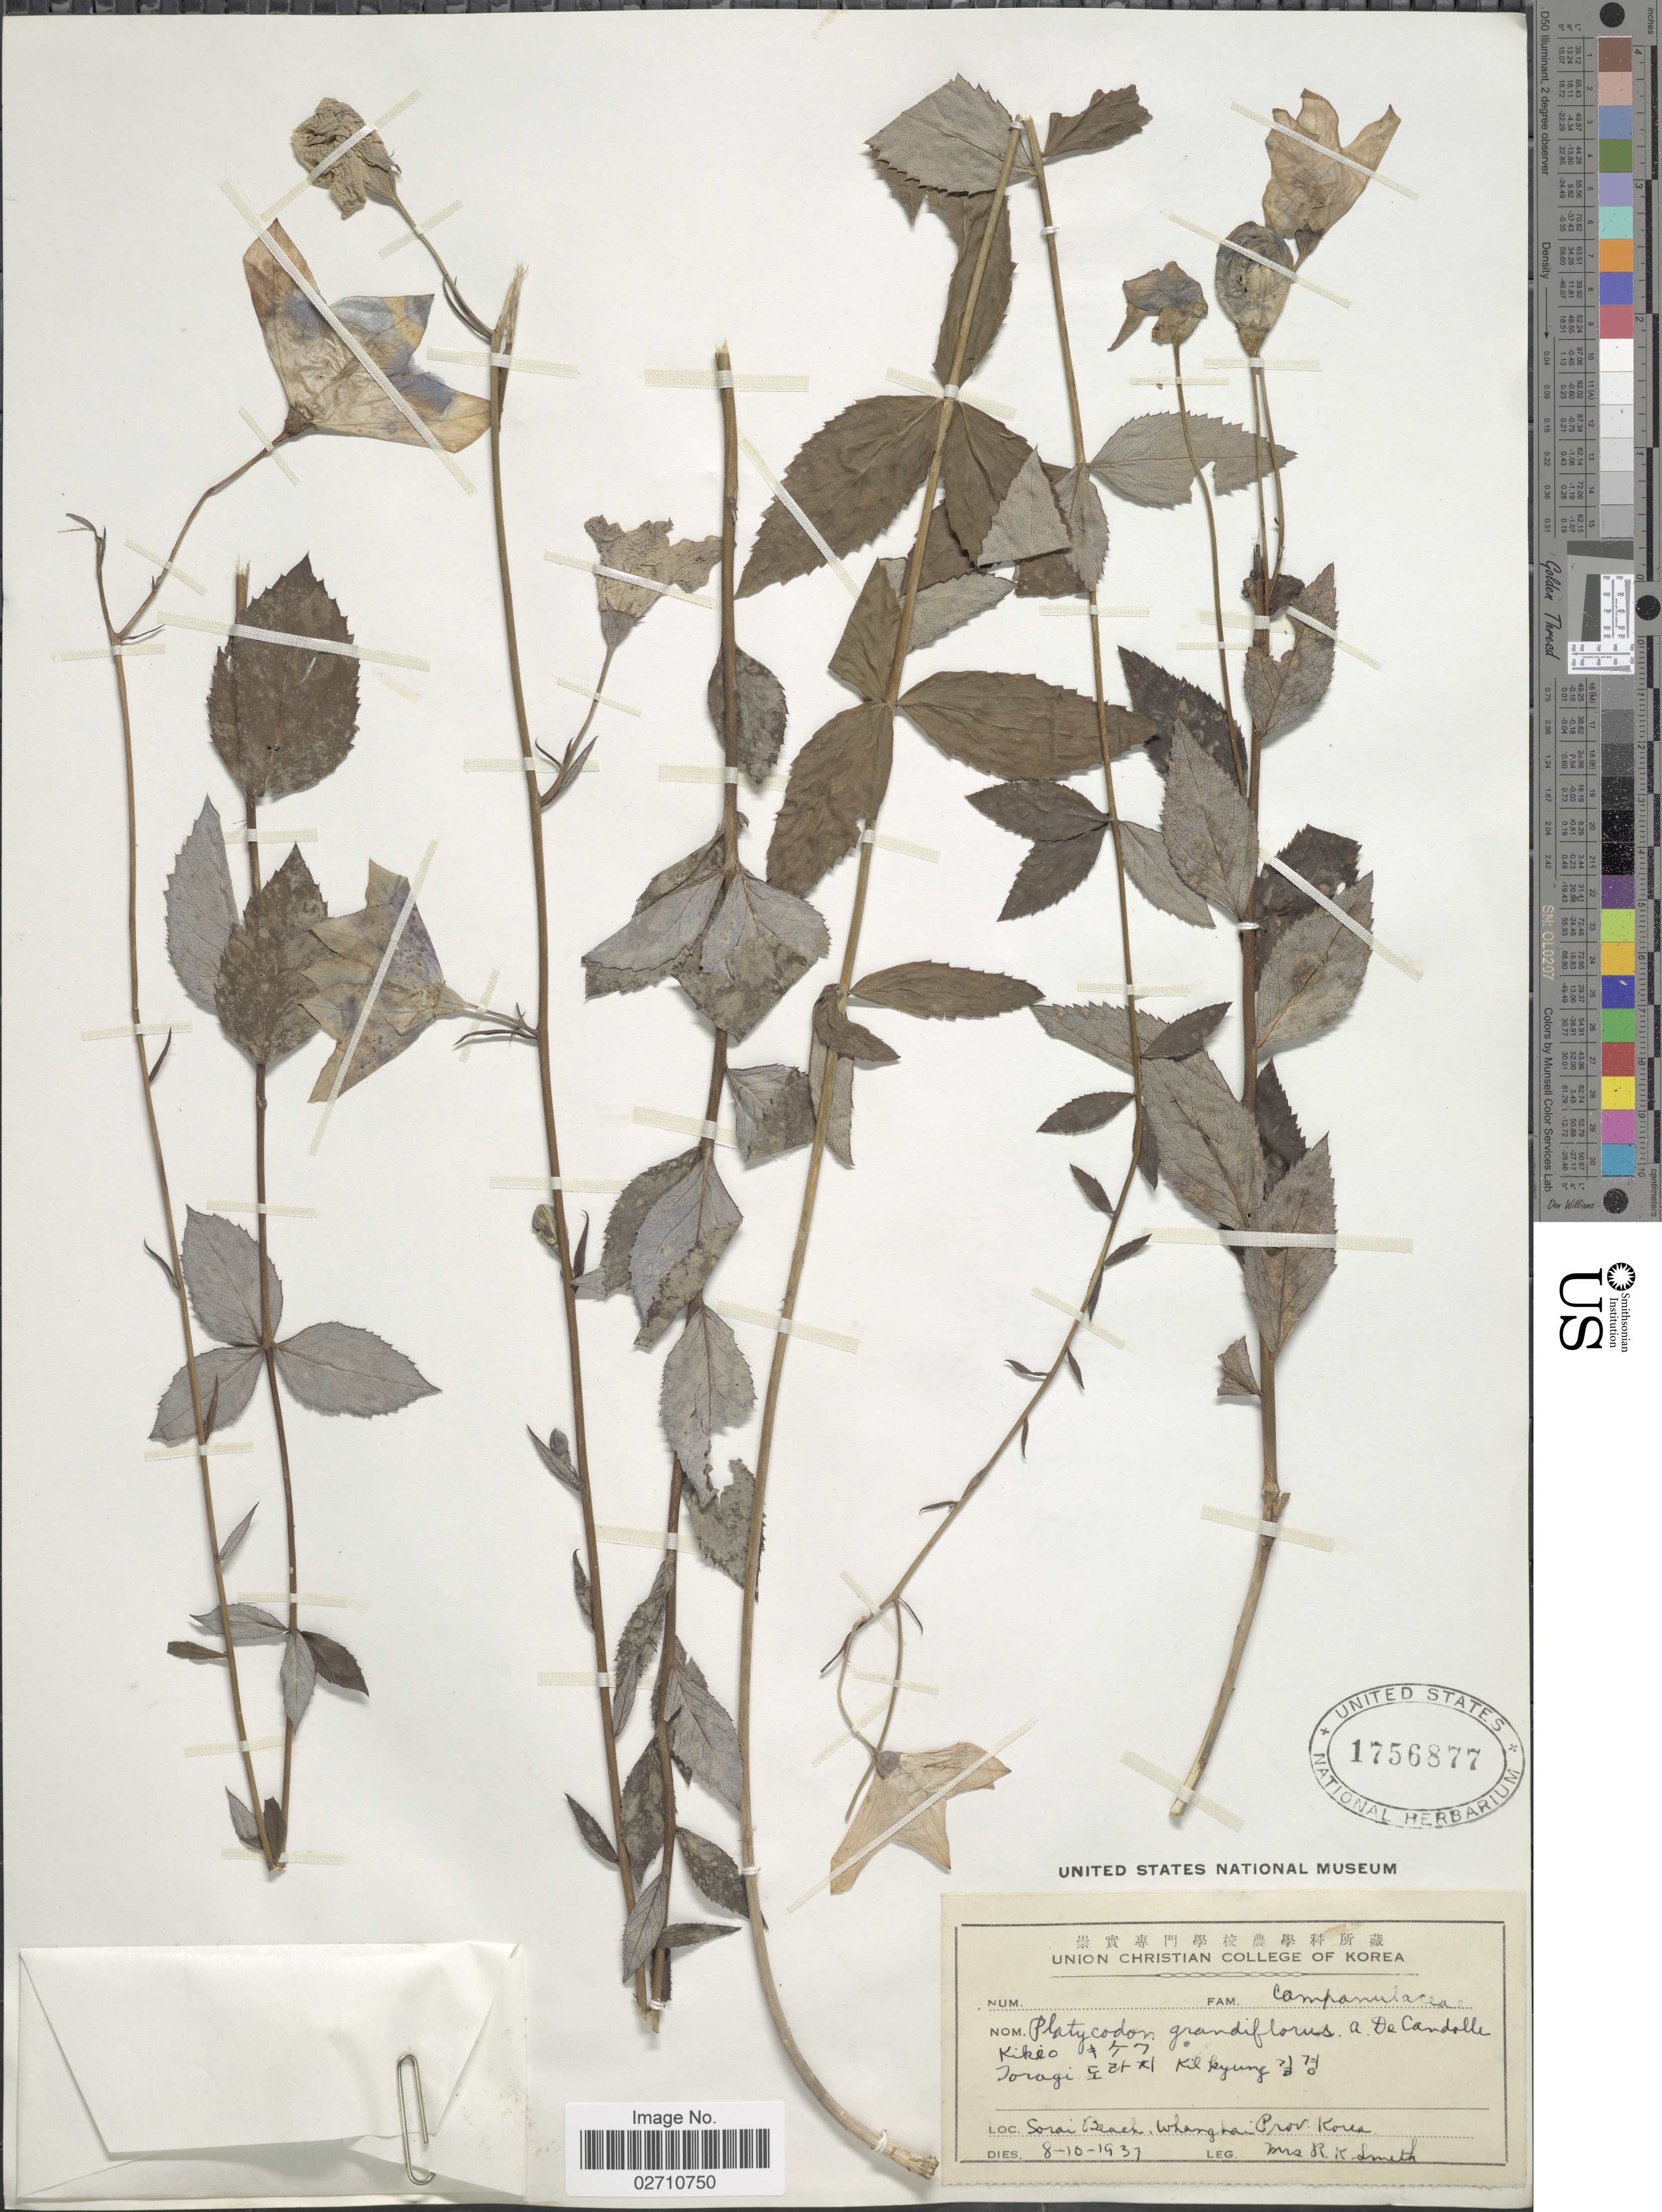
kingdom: Plantae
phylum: Tracheophyta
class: Magnoliopsida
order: Asterales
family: Campanulaceae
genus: Platycodon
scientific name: Platycodon grandiflorus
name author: (Jacq.) A. DC.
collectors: R. Smith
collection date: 1937-10-08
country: North Korea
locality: Sorai Beach, Whanghai Prov.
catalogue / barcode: US 1756877